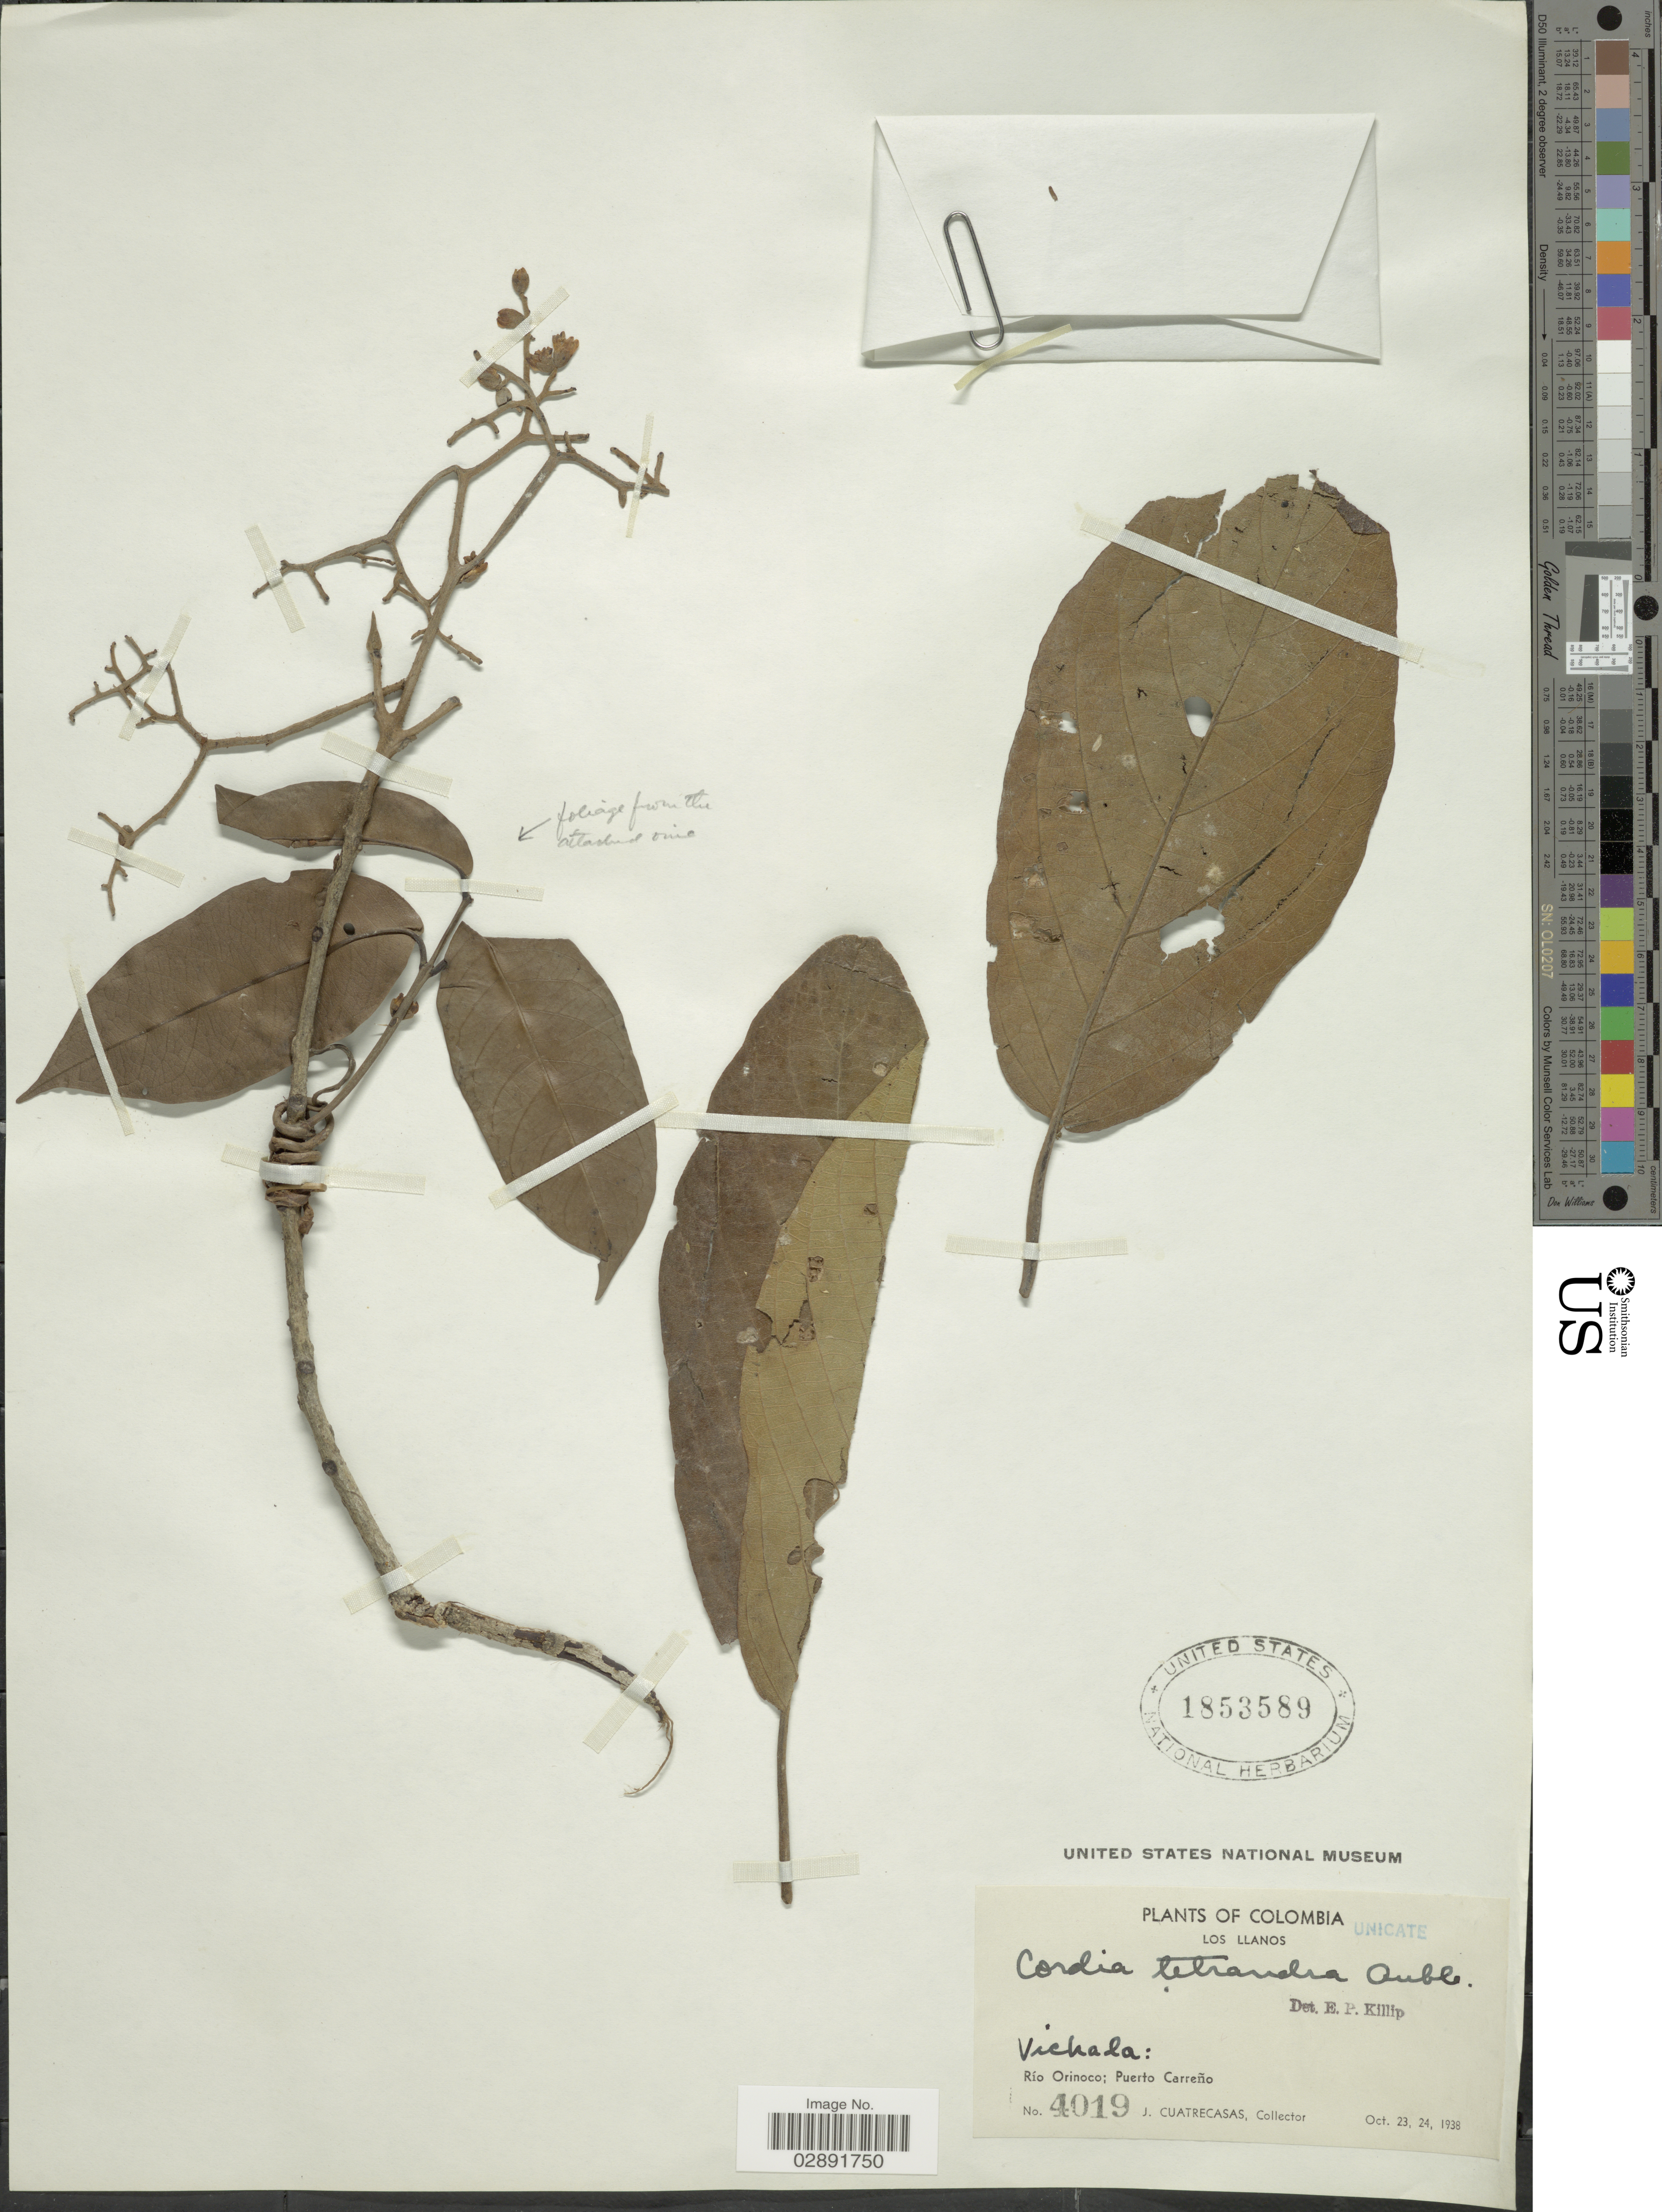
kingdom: Plantae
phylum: Tracheophyta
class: Magnoliopsida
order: Boraginales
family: Cordiaceae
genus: Cordia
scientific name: Cordia tetrandra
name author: Aubl.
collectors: J. Cuatrecasas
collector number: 4019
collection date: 1938-10-23/1938-10-24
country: Colombia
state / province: Vichada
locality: Los Llanos, Río Orinoco; Puerto Carreño.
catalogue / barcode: US 1853589